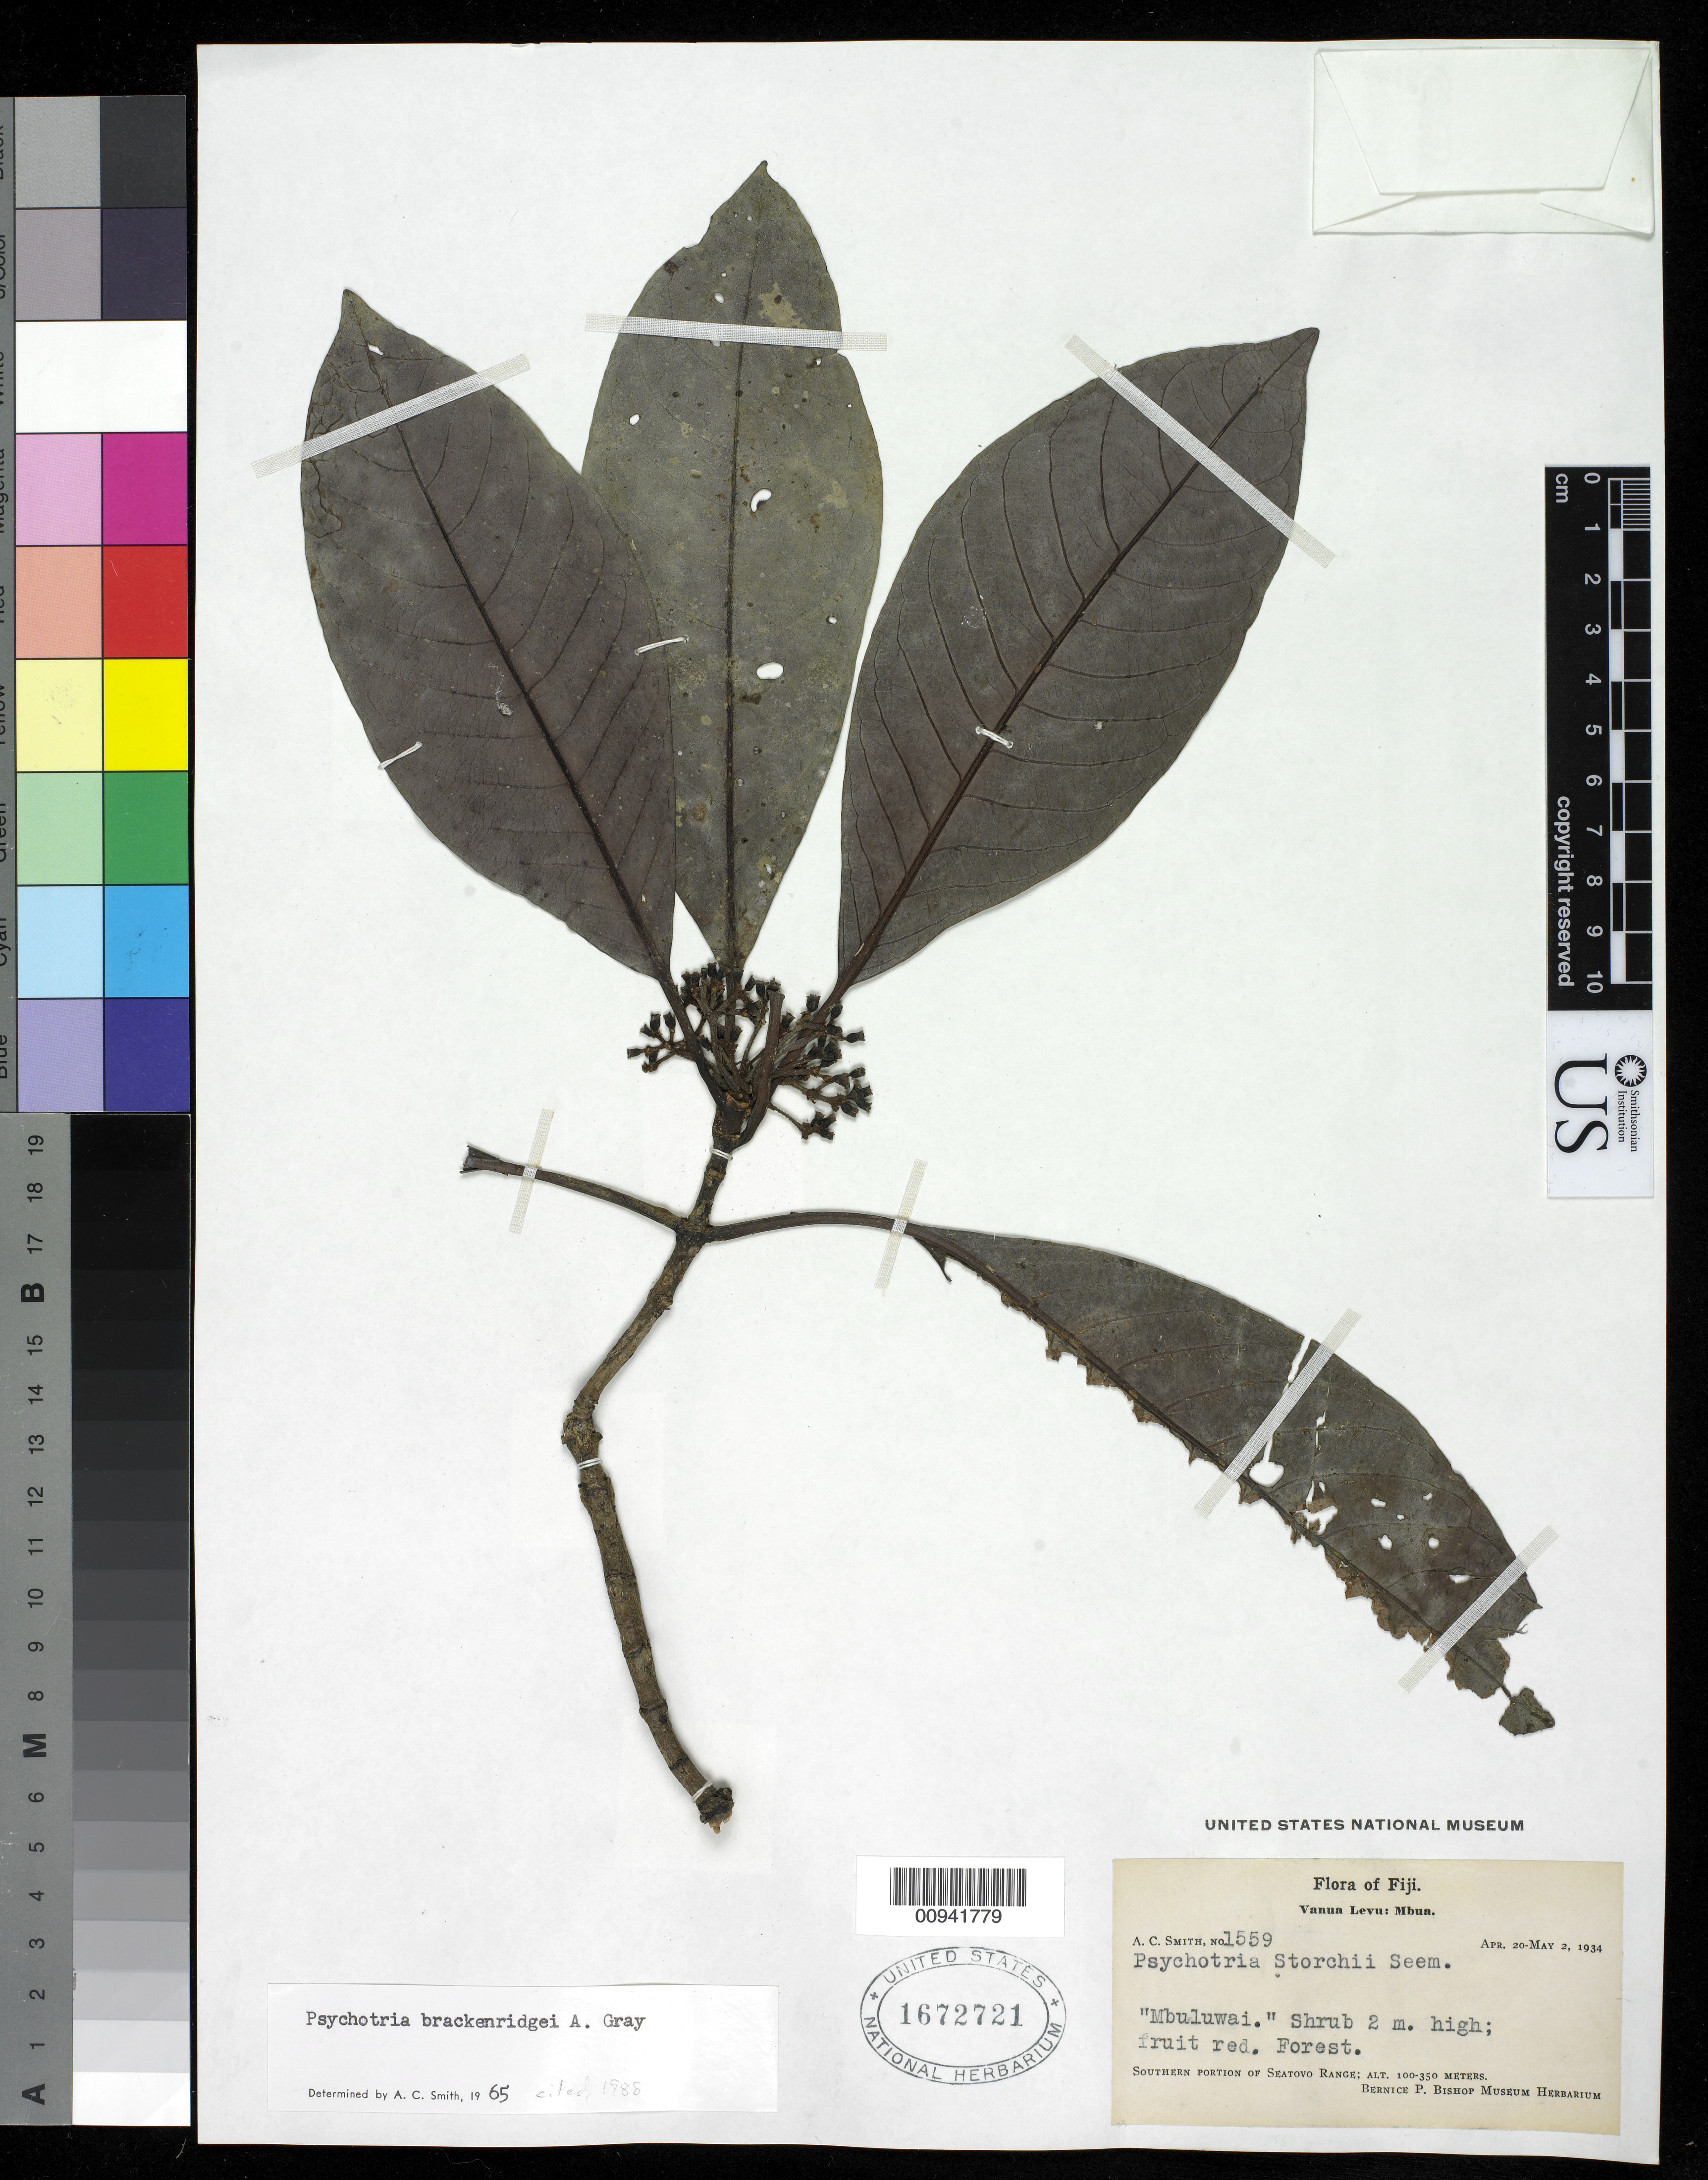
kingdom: Plantae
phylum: Tracheophyta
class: Magnoliopsida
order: Gentianales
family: Rubiaceae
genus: Psychotria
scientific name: Psychotria brackenridgei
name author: A. Gray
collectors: C. A. Smith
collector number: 1559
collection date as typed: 20 Apr 1934 to 02 May 1934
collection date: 1934-04-20/1934-05-02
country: Fiji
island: Vanua Levu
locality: Vanua Levu: Mbua.; Southern portion of Seatova Range.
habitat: Forest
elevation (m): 100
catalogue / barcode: US 1672721